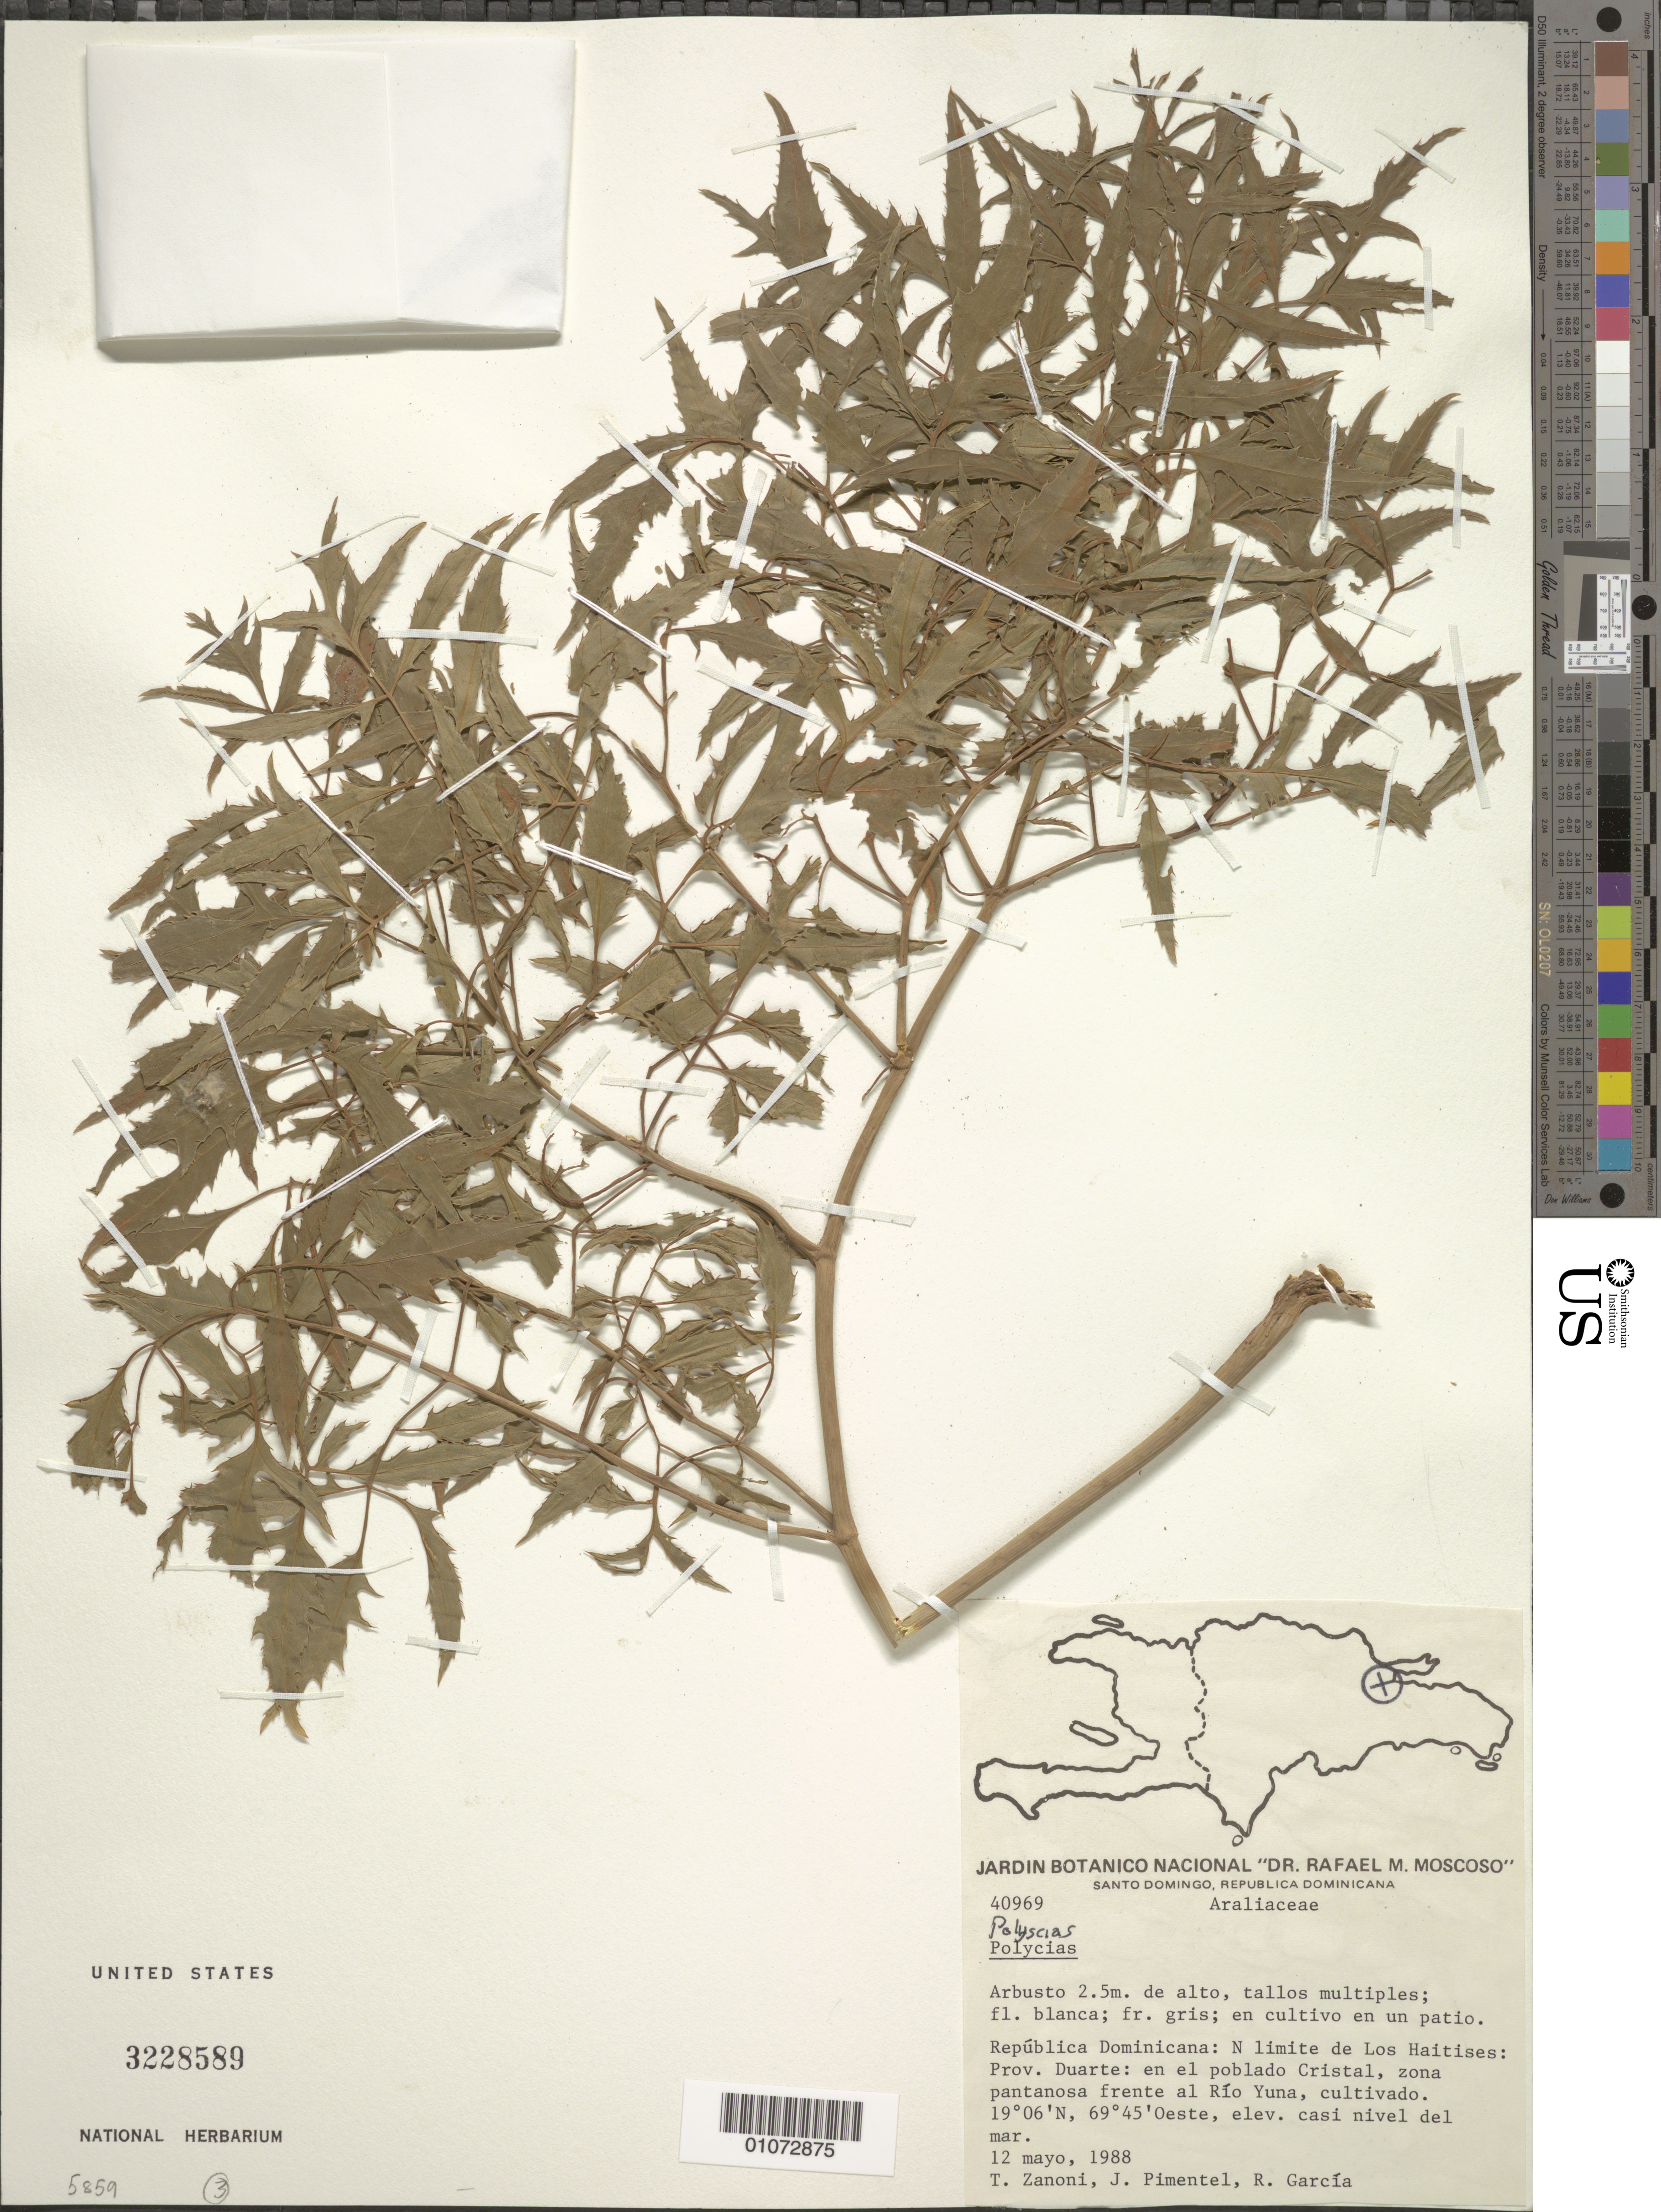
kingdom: Plantae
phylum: Tracheophyta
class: Magnoliopsida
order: Apiales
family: Araliaceae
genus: Polyscias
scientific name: Polyscias sp.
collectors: T. A. Zanoni, J. Pimentel & R. G. García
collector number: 40969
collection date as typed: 12 May 1988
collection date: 1988-05-12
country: Dominican Republic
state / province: Duarte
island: Hispaniola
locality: growing in a courtyard. In the town Crystal River, marsh front on the River Yuna, cultivated. Near sea level.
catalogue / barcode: US 3228589